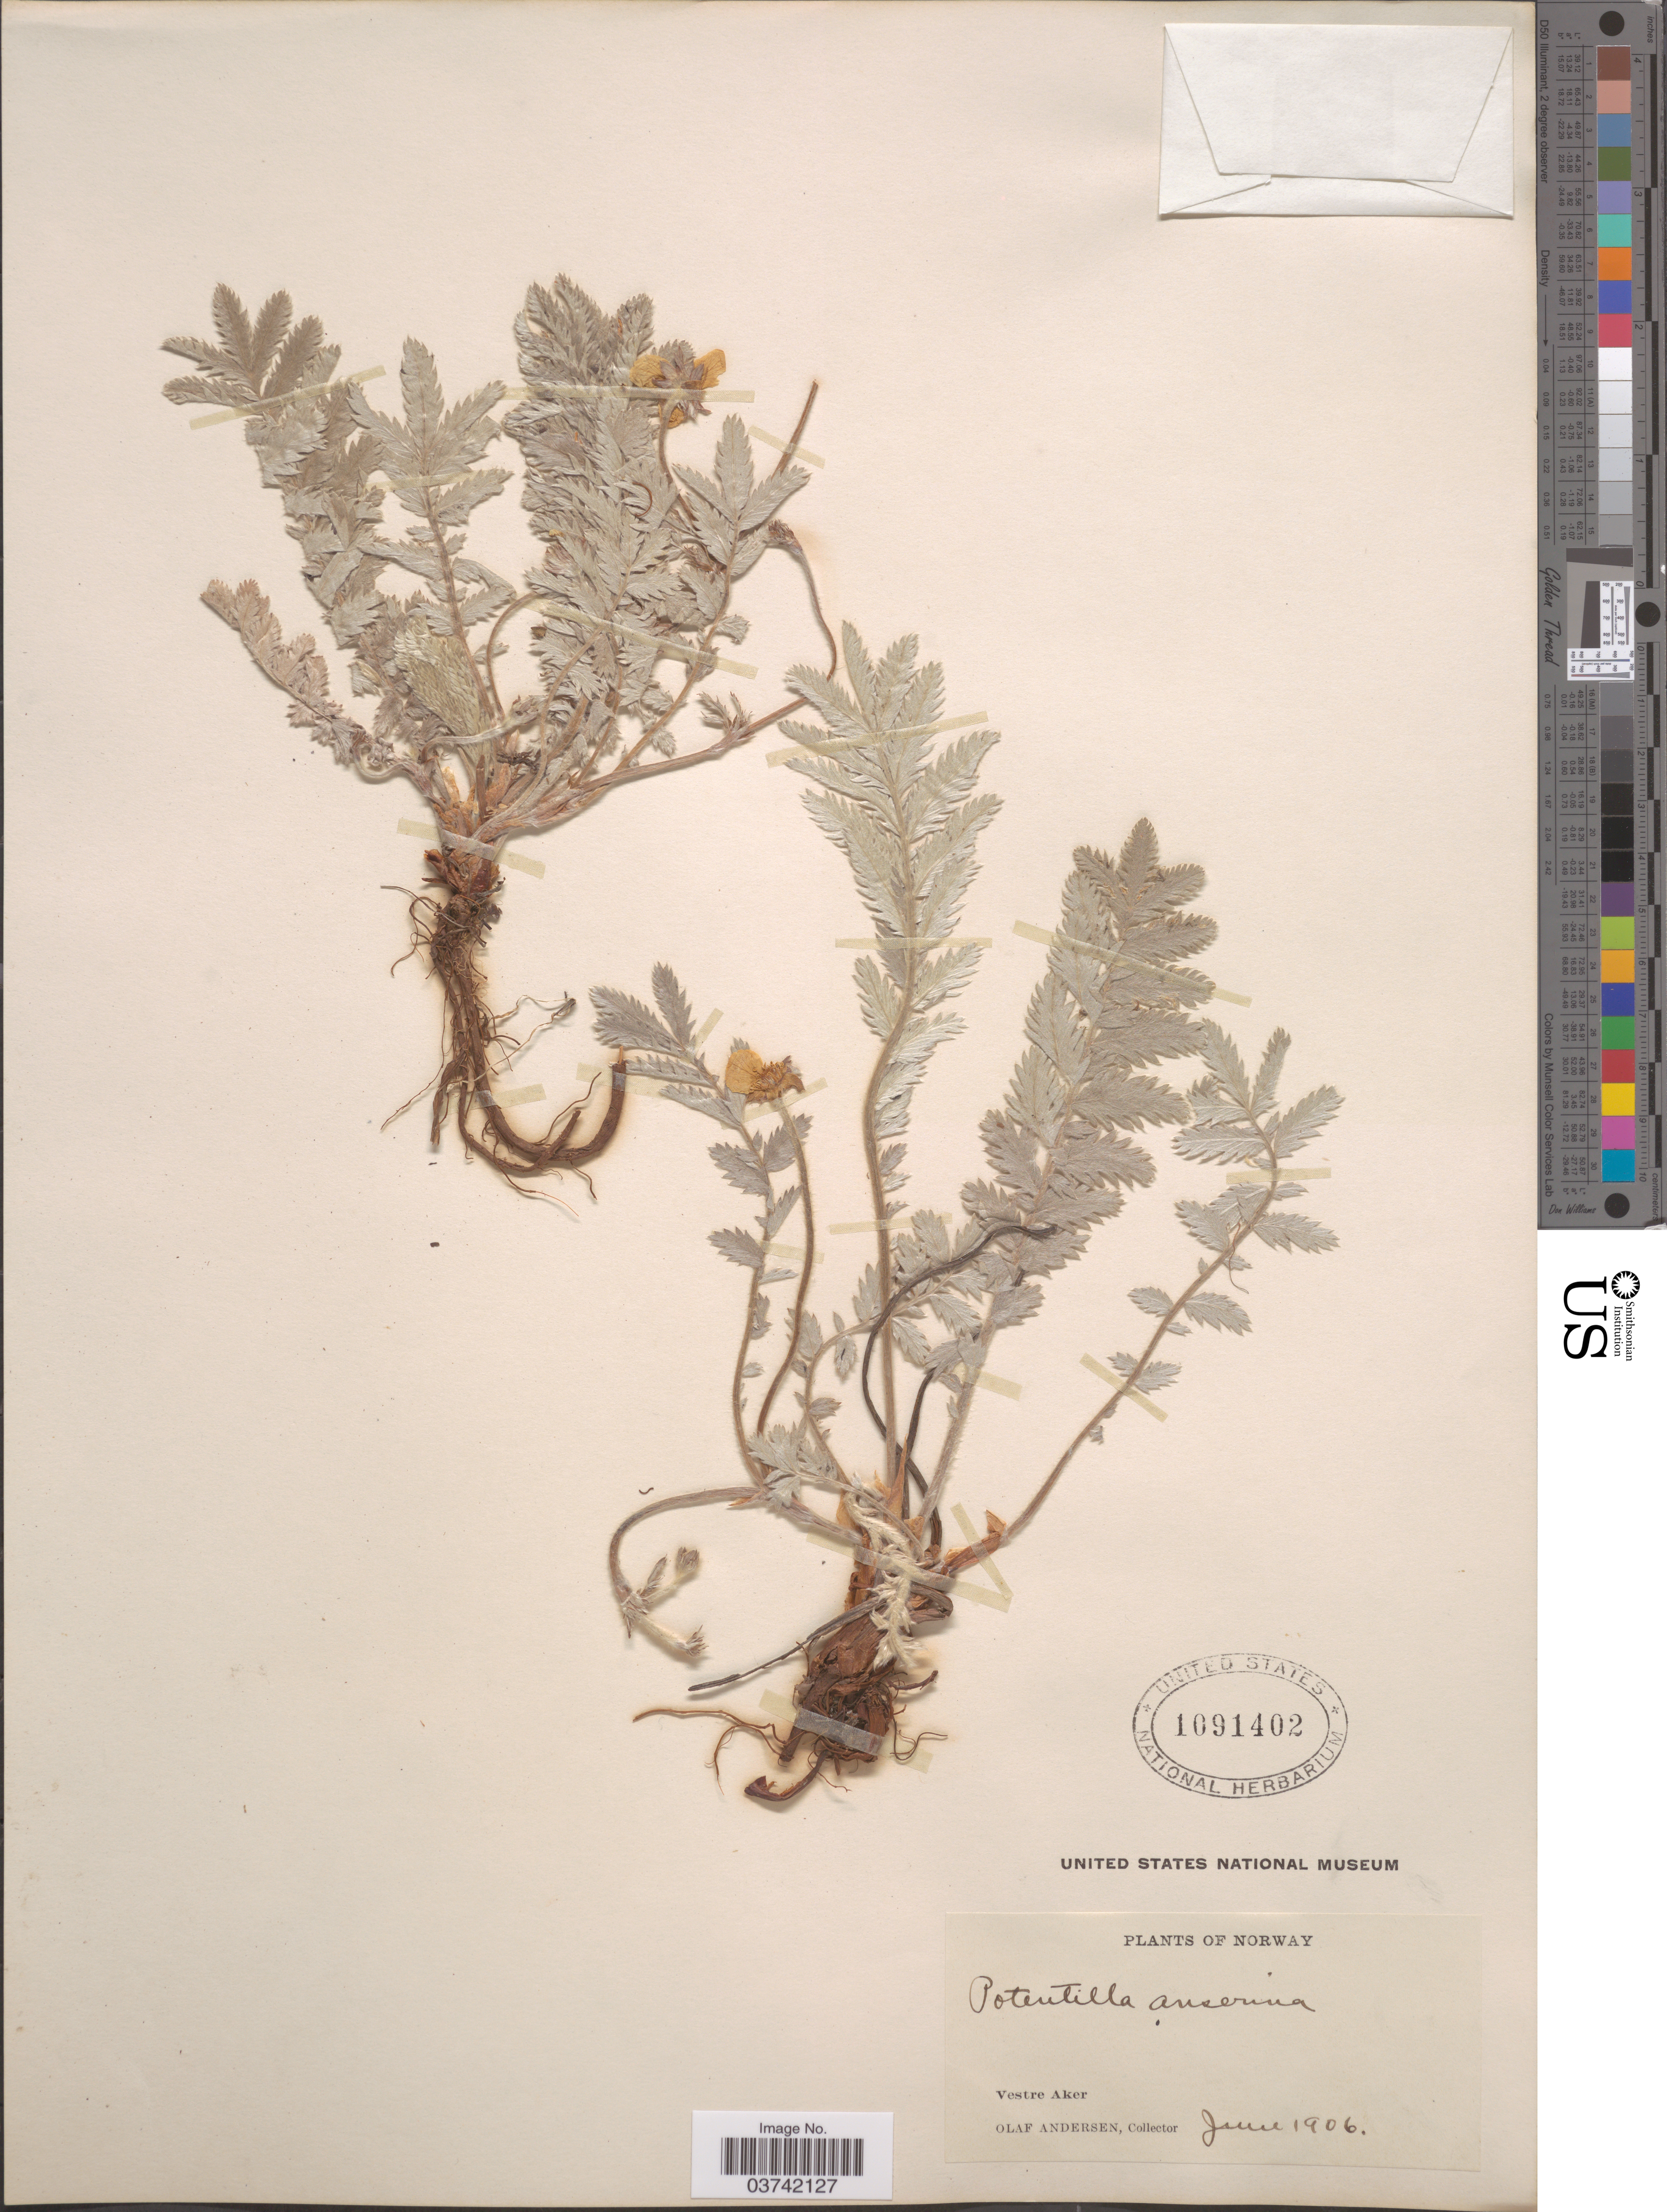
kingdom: Plantae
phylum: Tracheophyta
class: Magnoliopsida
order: Rosales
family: Rosaceae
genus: Argentina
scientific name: Argentina anserina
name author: (L.) Rydb.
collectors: O. Andersen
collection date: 1906-06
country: Norway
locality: Vestre Aker.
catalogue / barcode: US 1091402